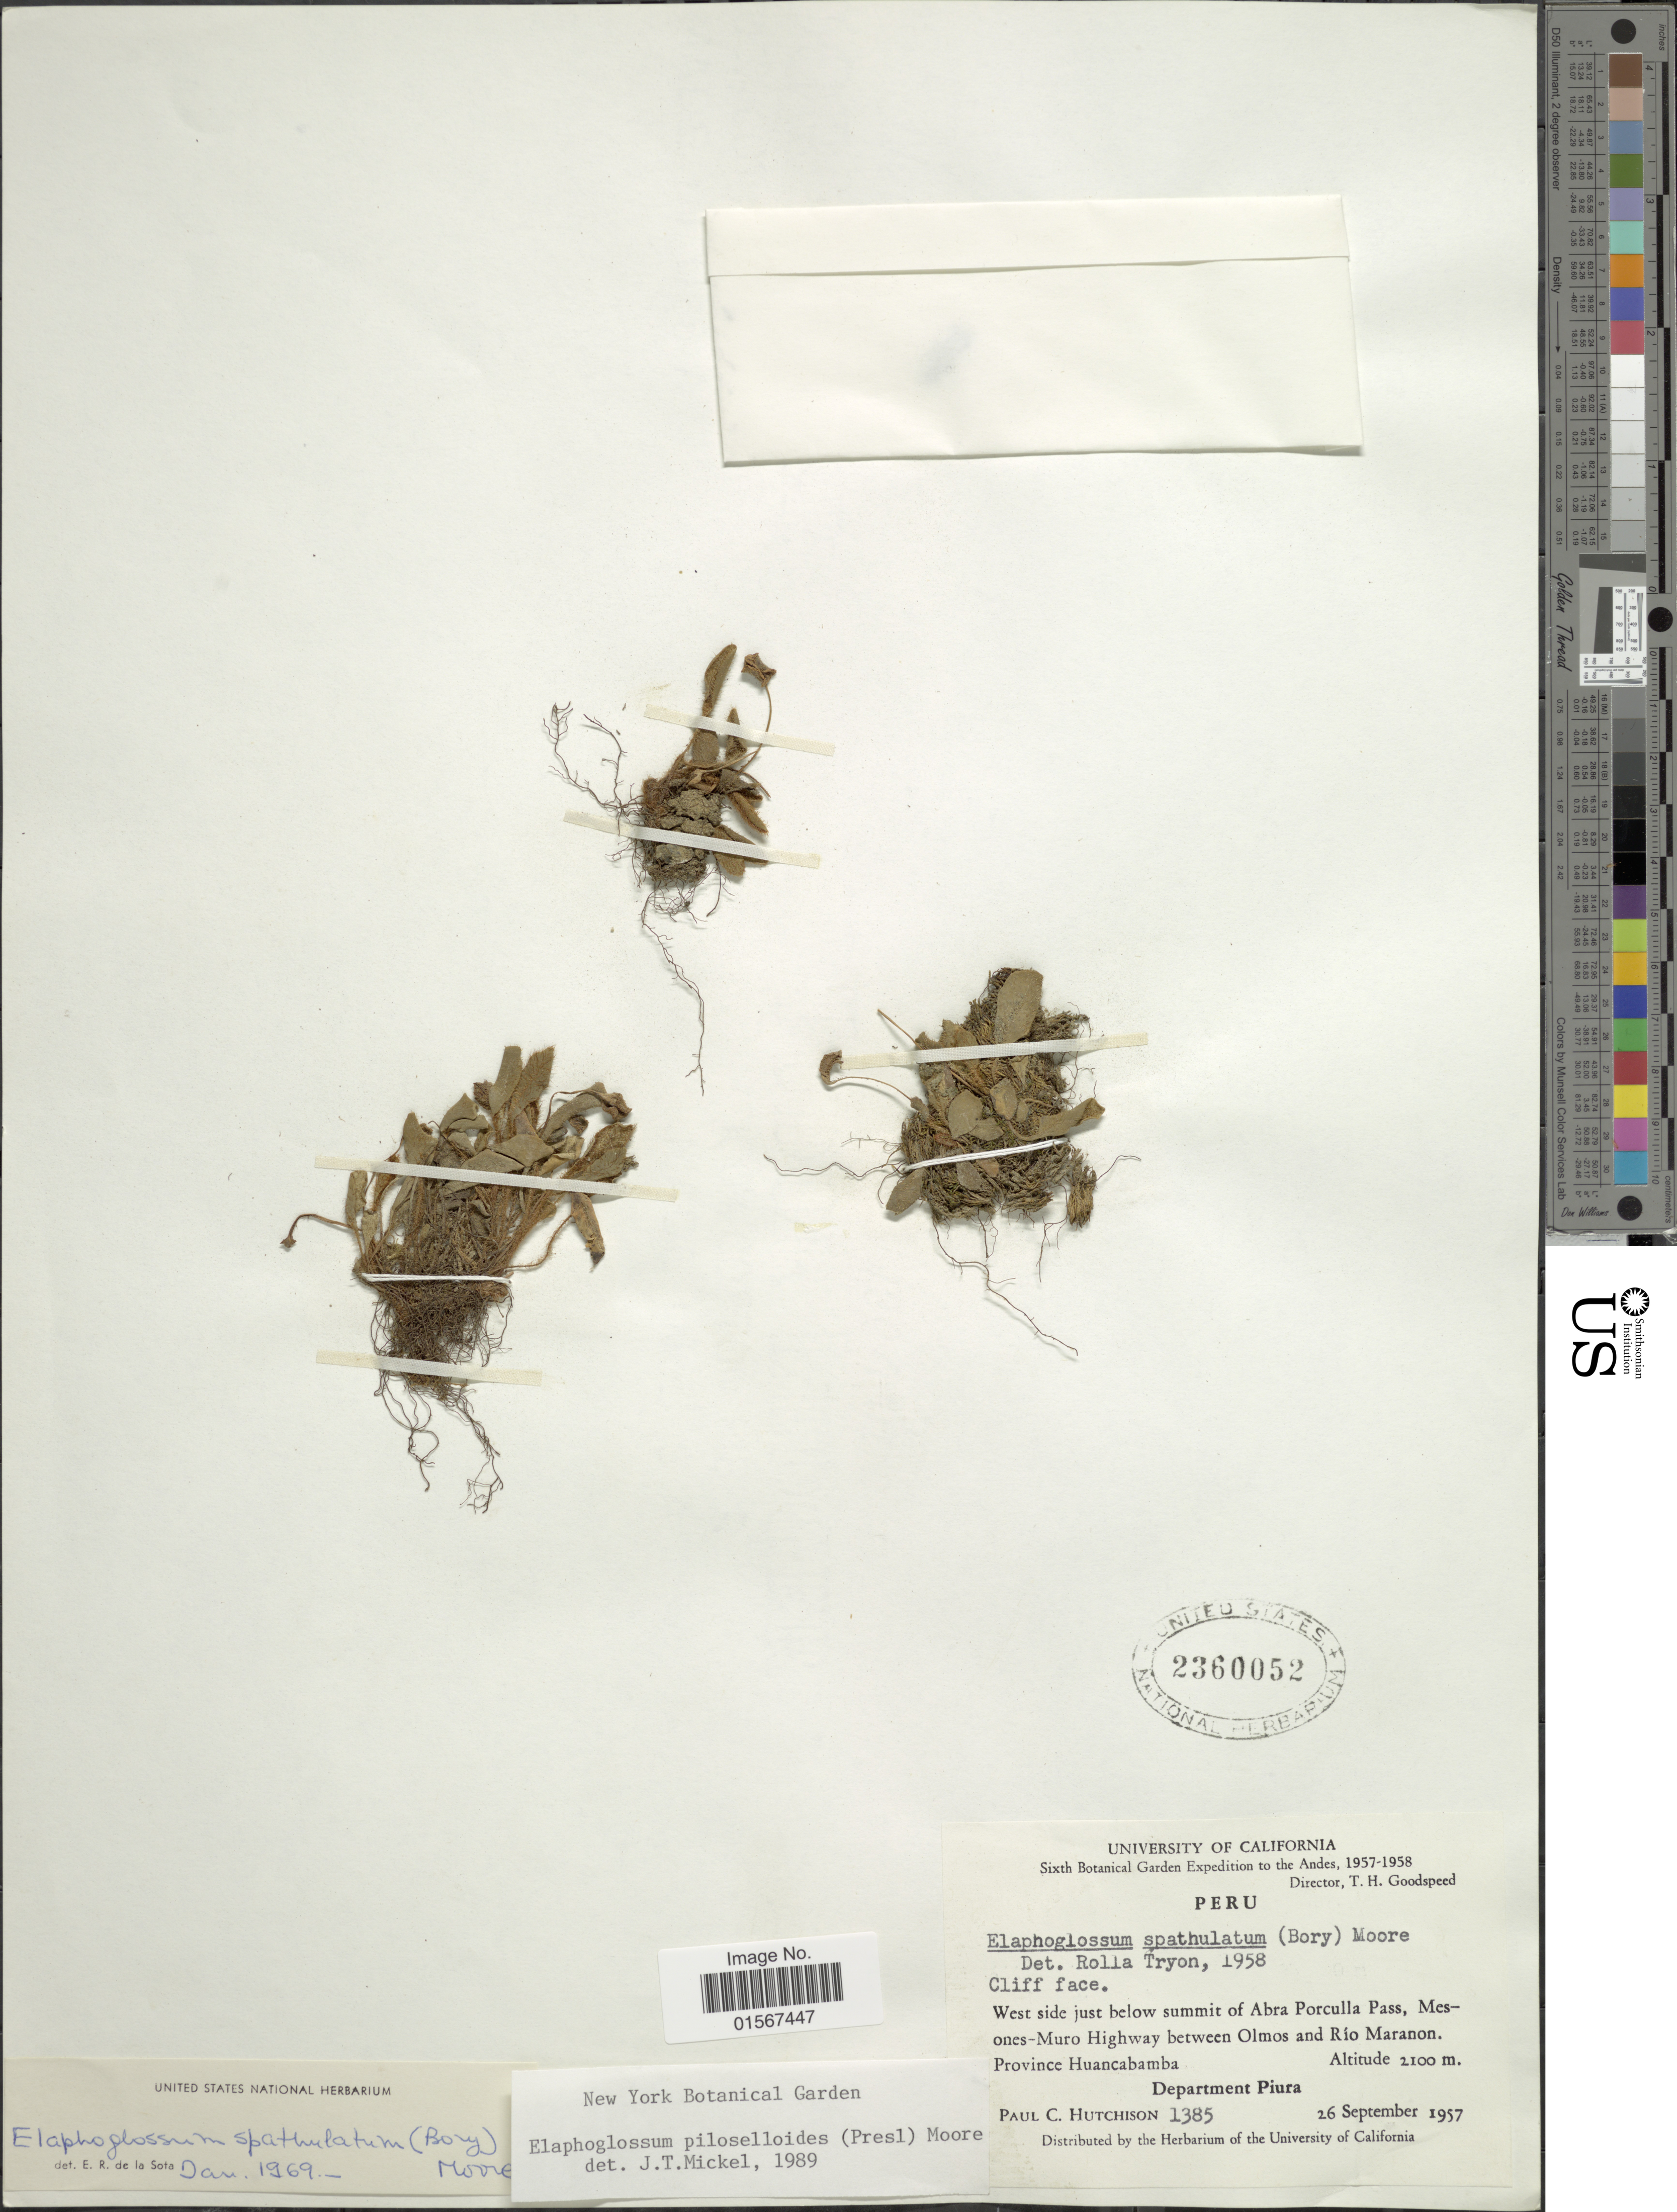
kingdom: Plantae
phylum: Tracheophyta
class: Polypodiopsida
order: Polypodiales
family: Dryopteridaceae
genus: Elaphoglossum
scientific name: Elaphoglossum piloselloides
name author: (C. Presl) T. Moore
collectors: P. C. Hutchison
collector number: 1385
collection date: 1957-09-26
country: Peru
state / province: Piura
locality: Peru, Department Piura, West side below summit of Abra Porculla Pass, Mesones-Muro Highway between Olmos and R;io Marason. Province Huancabamba.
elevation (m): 2100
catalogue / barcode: US 2360052